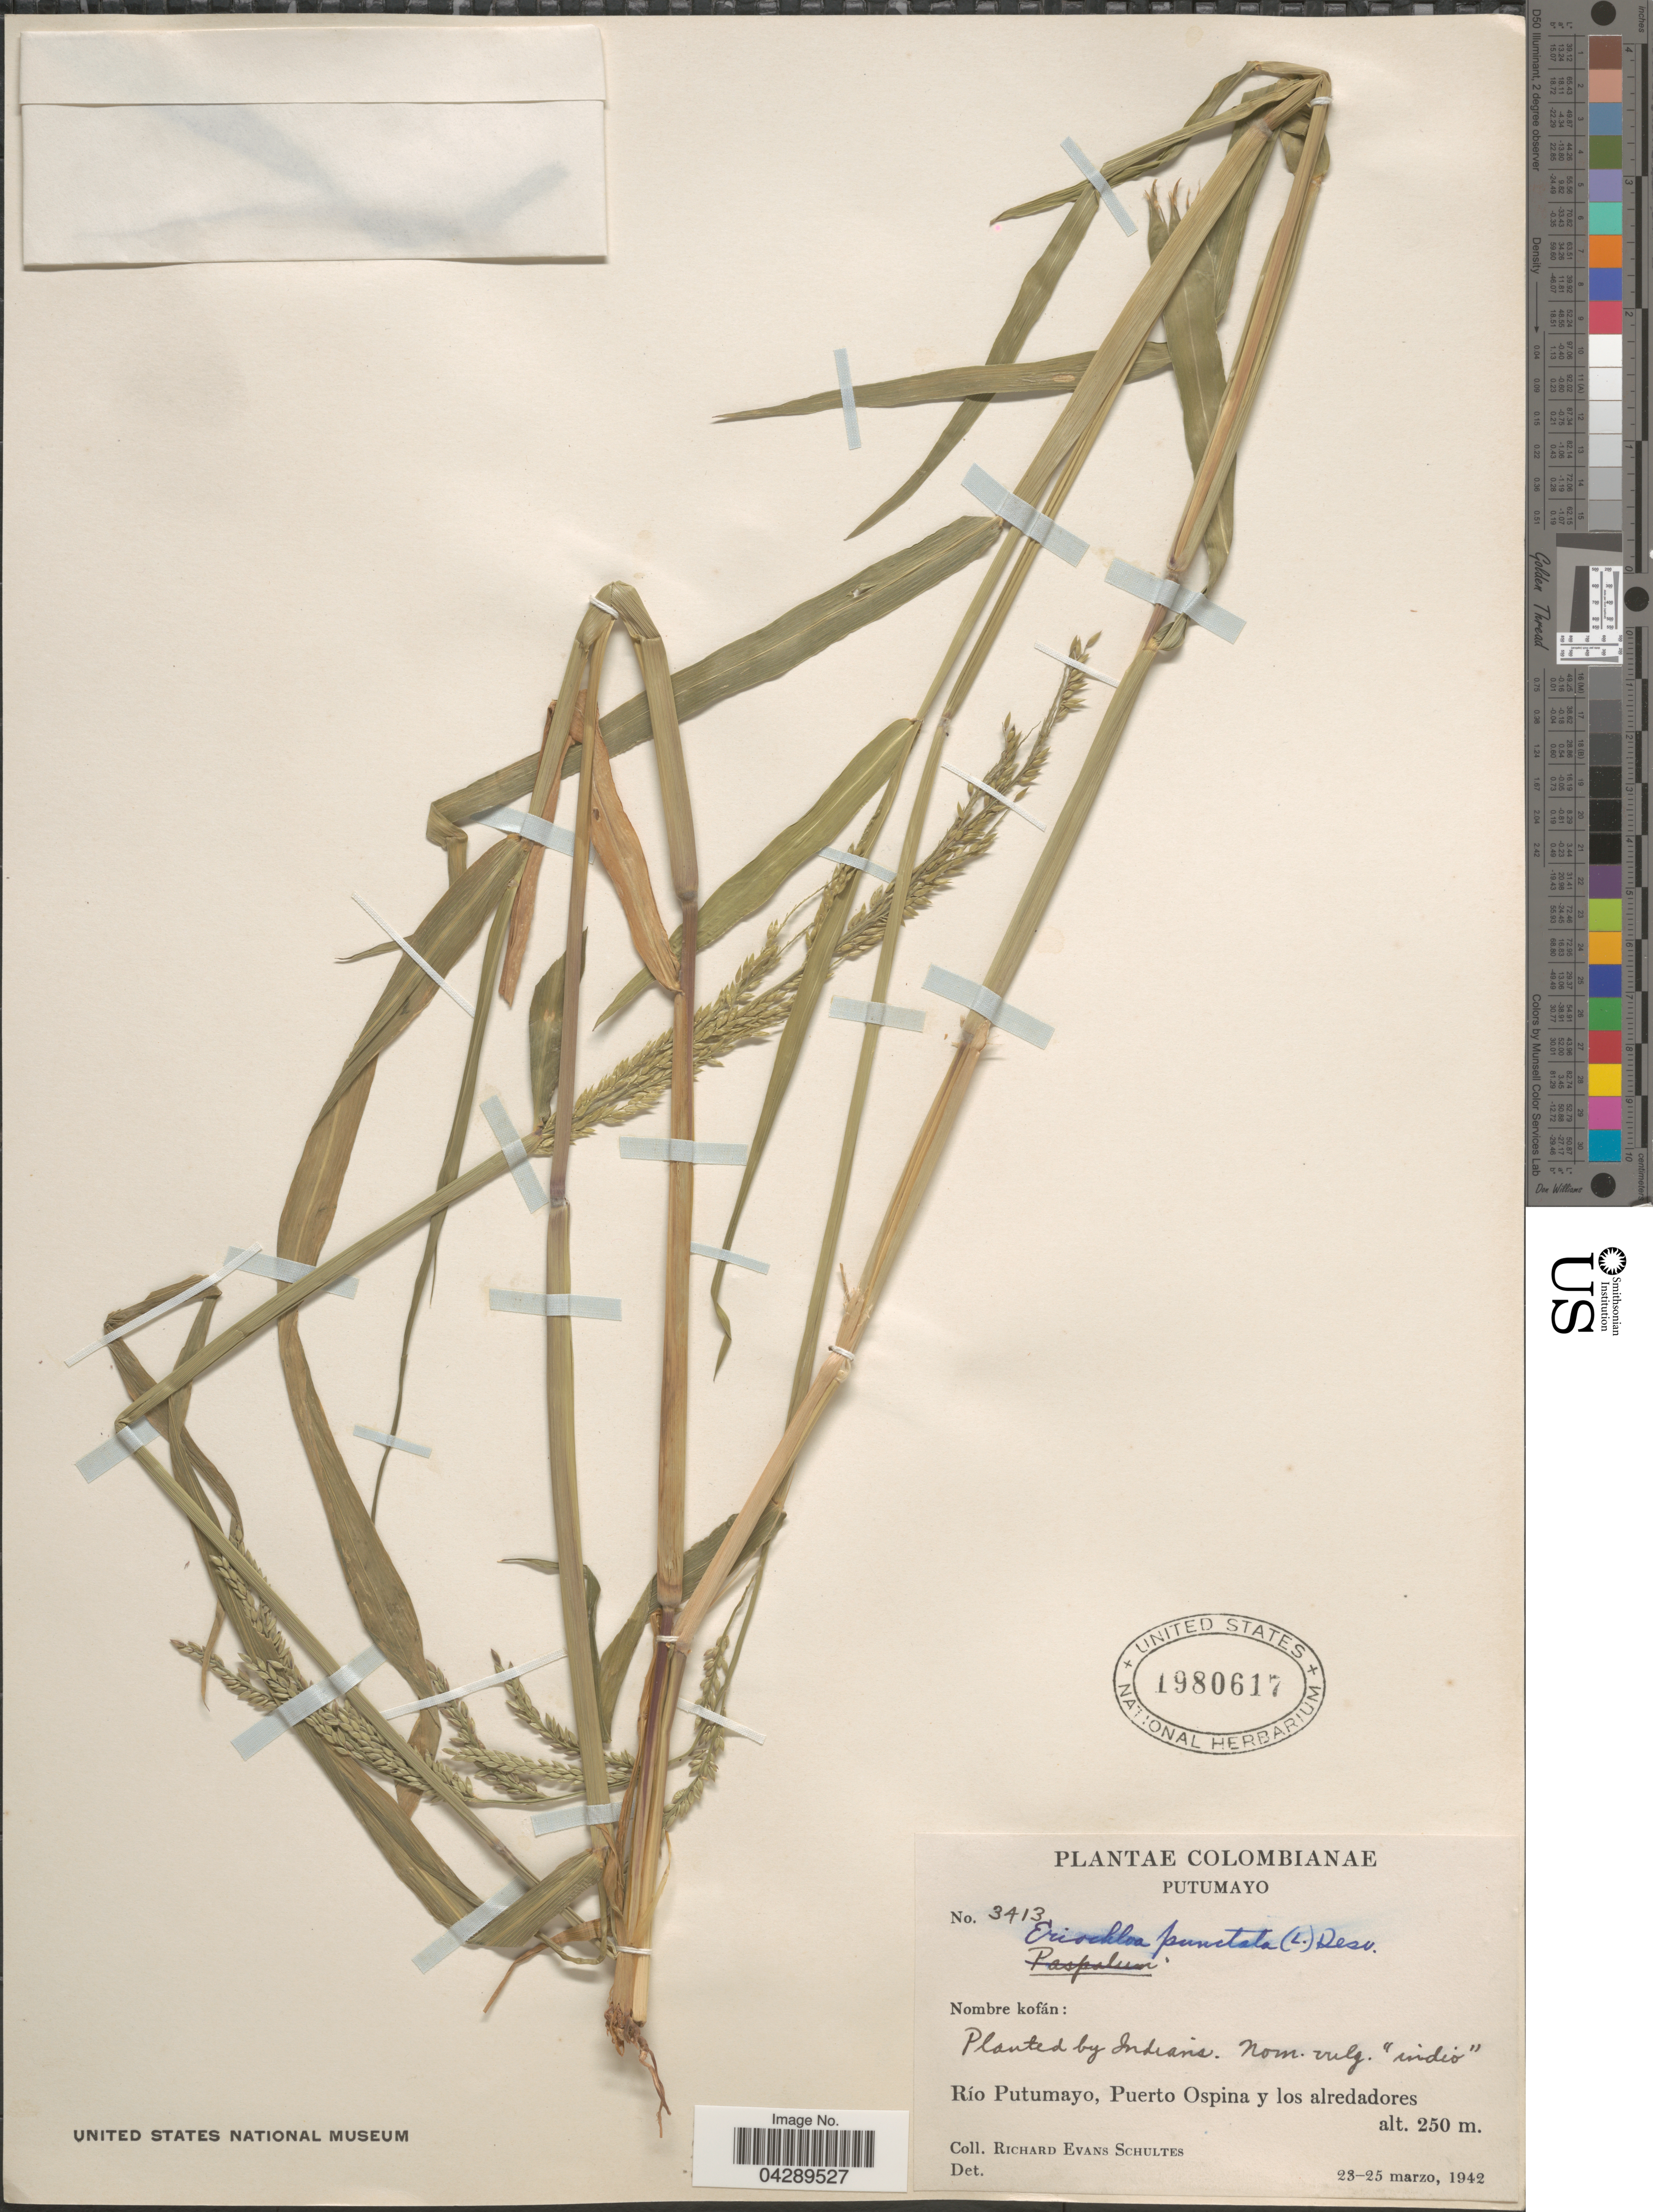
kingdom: Plantae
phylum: Tracheophyta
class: Liliopsida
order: Poales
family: Poaceae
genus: Eriochloa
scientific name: Eriochloa punctata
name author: (L.) Desv. ex Ham.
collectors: R. E. Schultes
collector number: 3413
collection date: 1942-03-23/1942-03-25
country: Colombia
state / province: Putumayo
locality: Río Putumayo, Puerto Ospina y los alredadores.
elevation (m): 250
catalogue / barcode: US 1980617